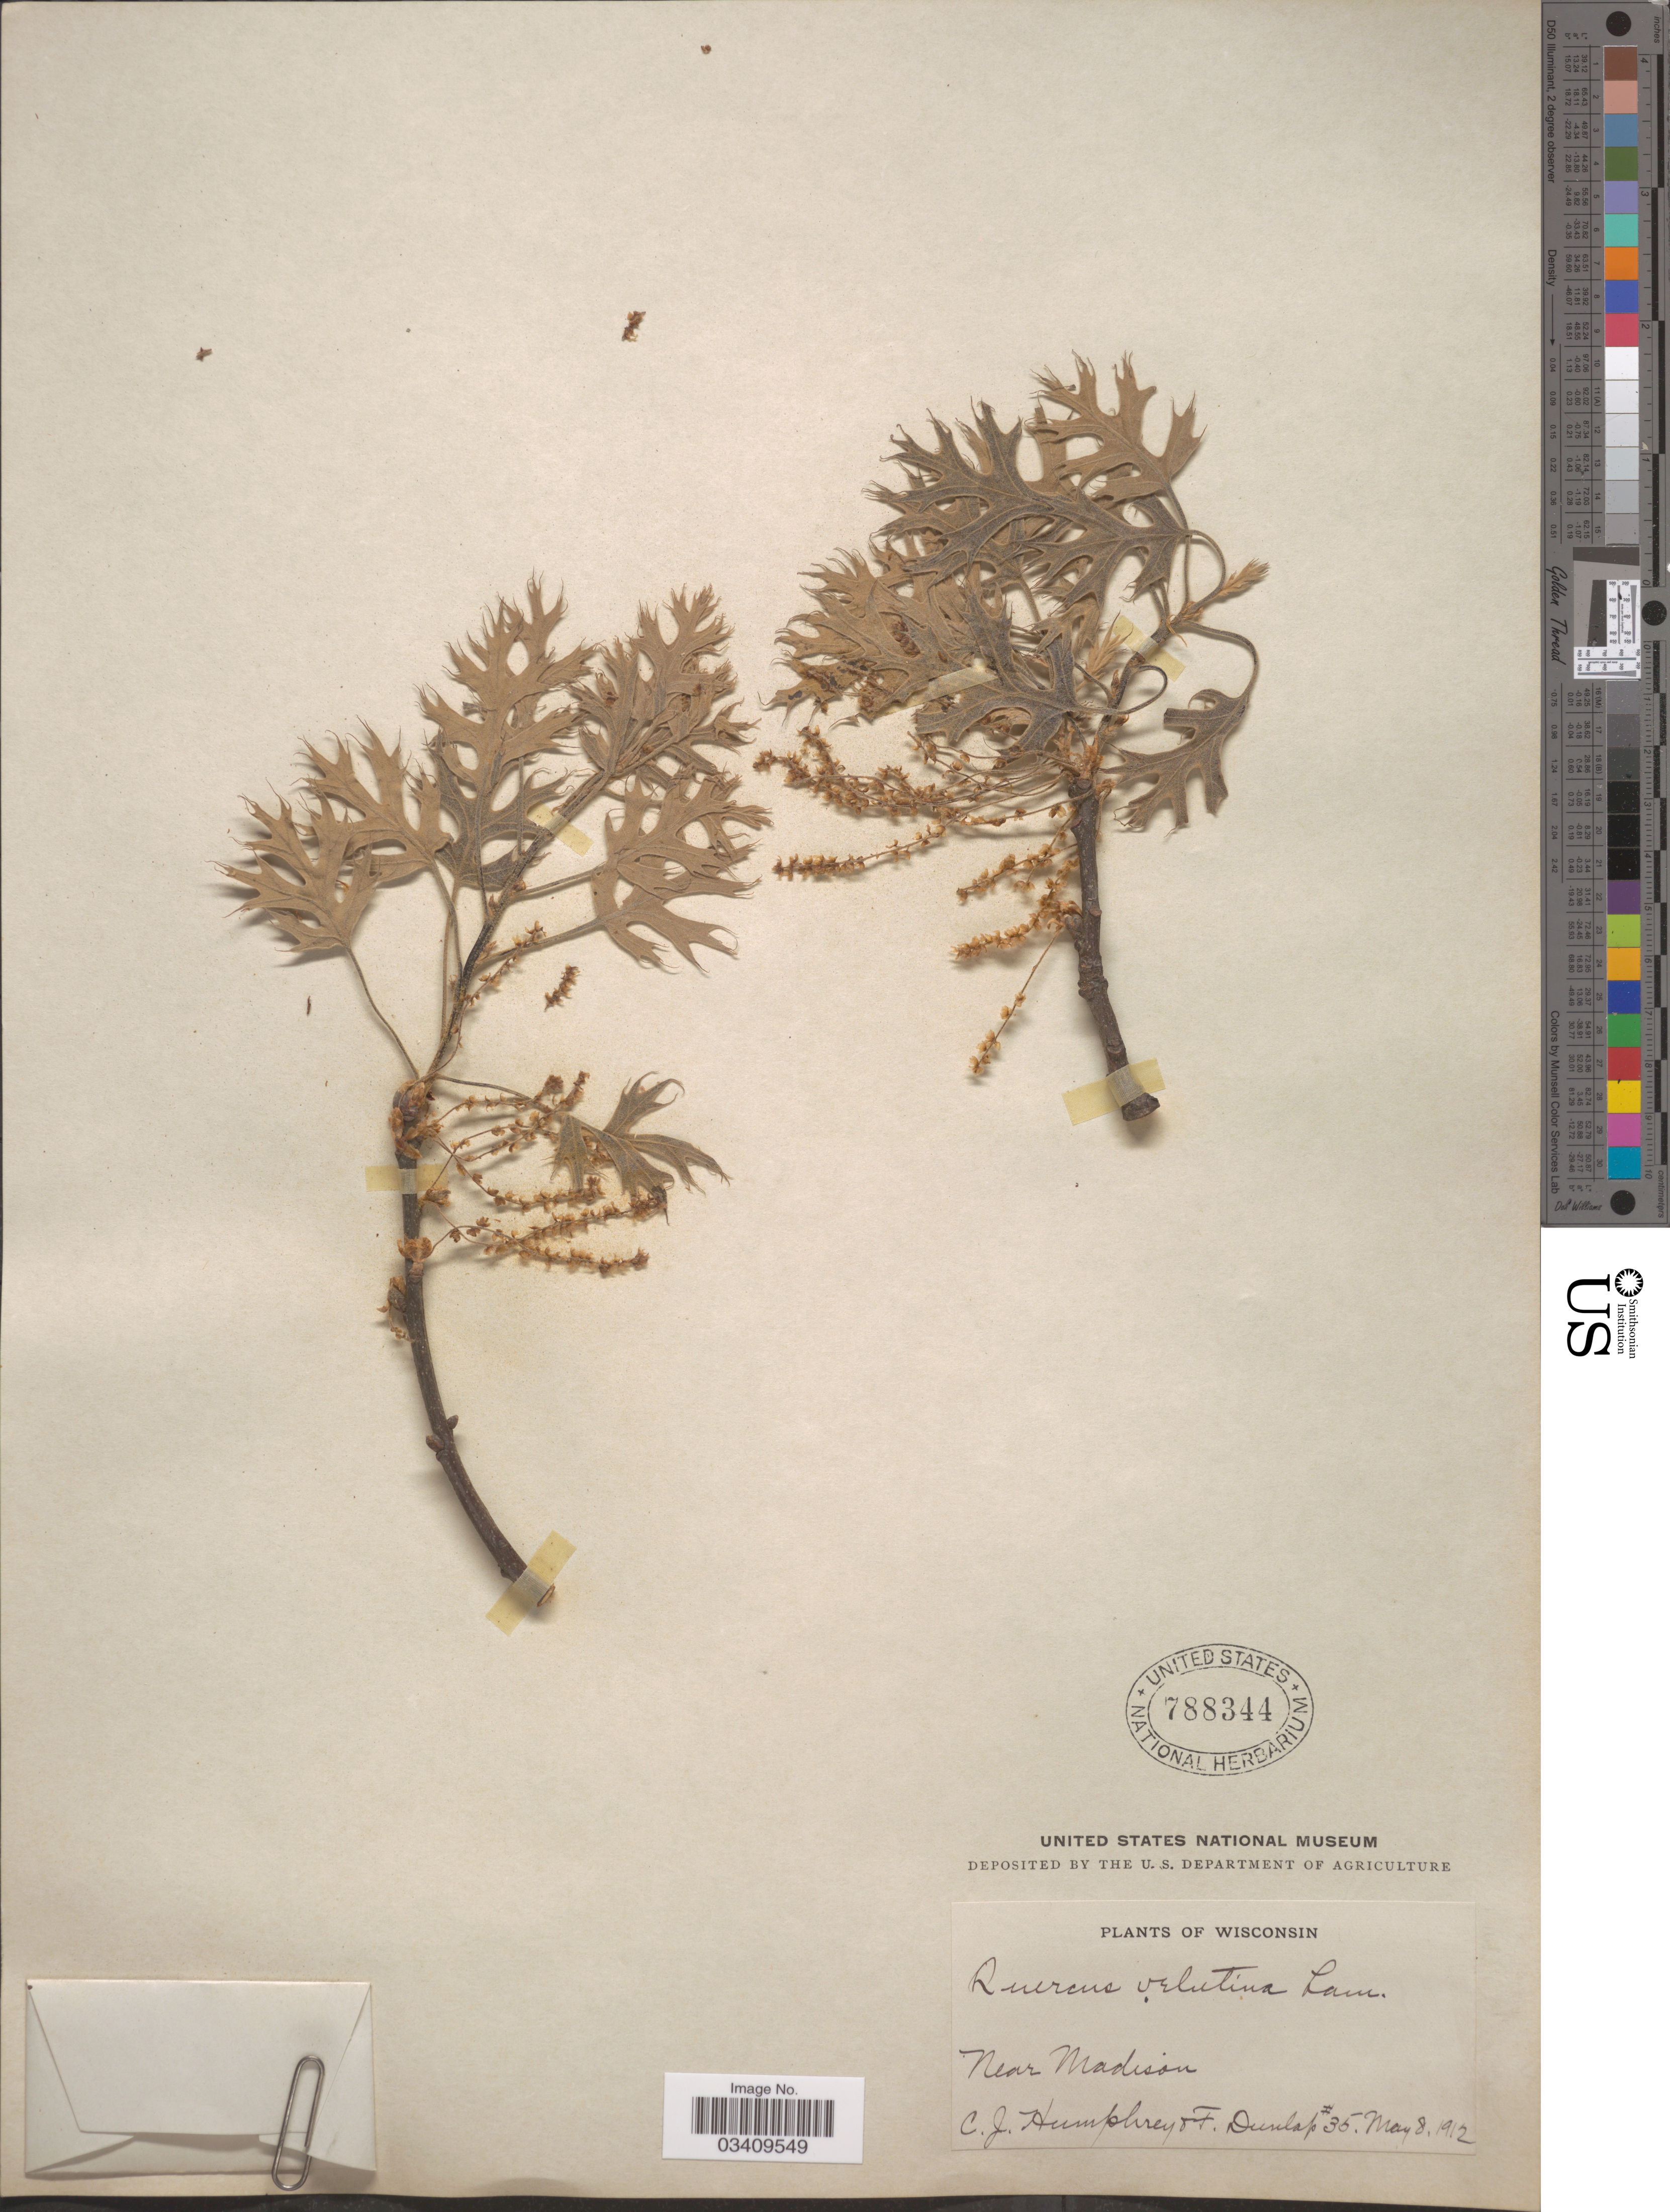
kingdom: Plantae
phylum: Tracheophyta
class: Magnoliopsida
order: Fagales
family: Fagaceae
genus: Quercus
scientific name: Quercus velutina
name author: Lam.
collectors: C. Humphrey & F. Dunlap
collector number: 35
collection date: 1912-05-08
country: United States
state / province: Wisconsin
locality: Near Madison.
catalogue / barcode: US 788344